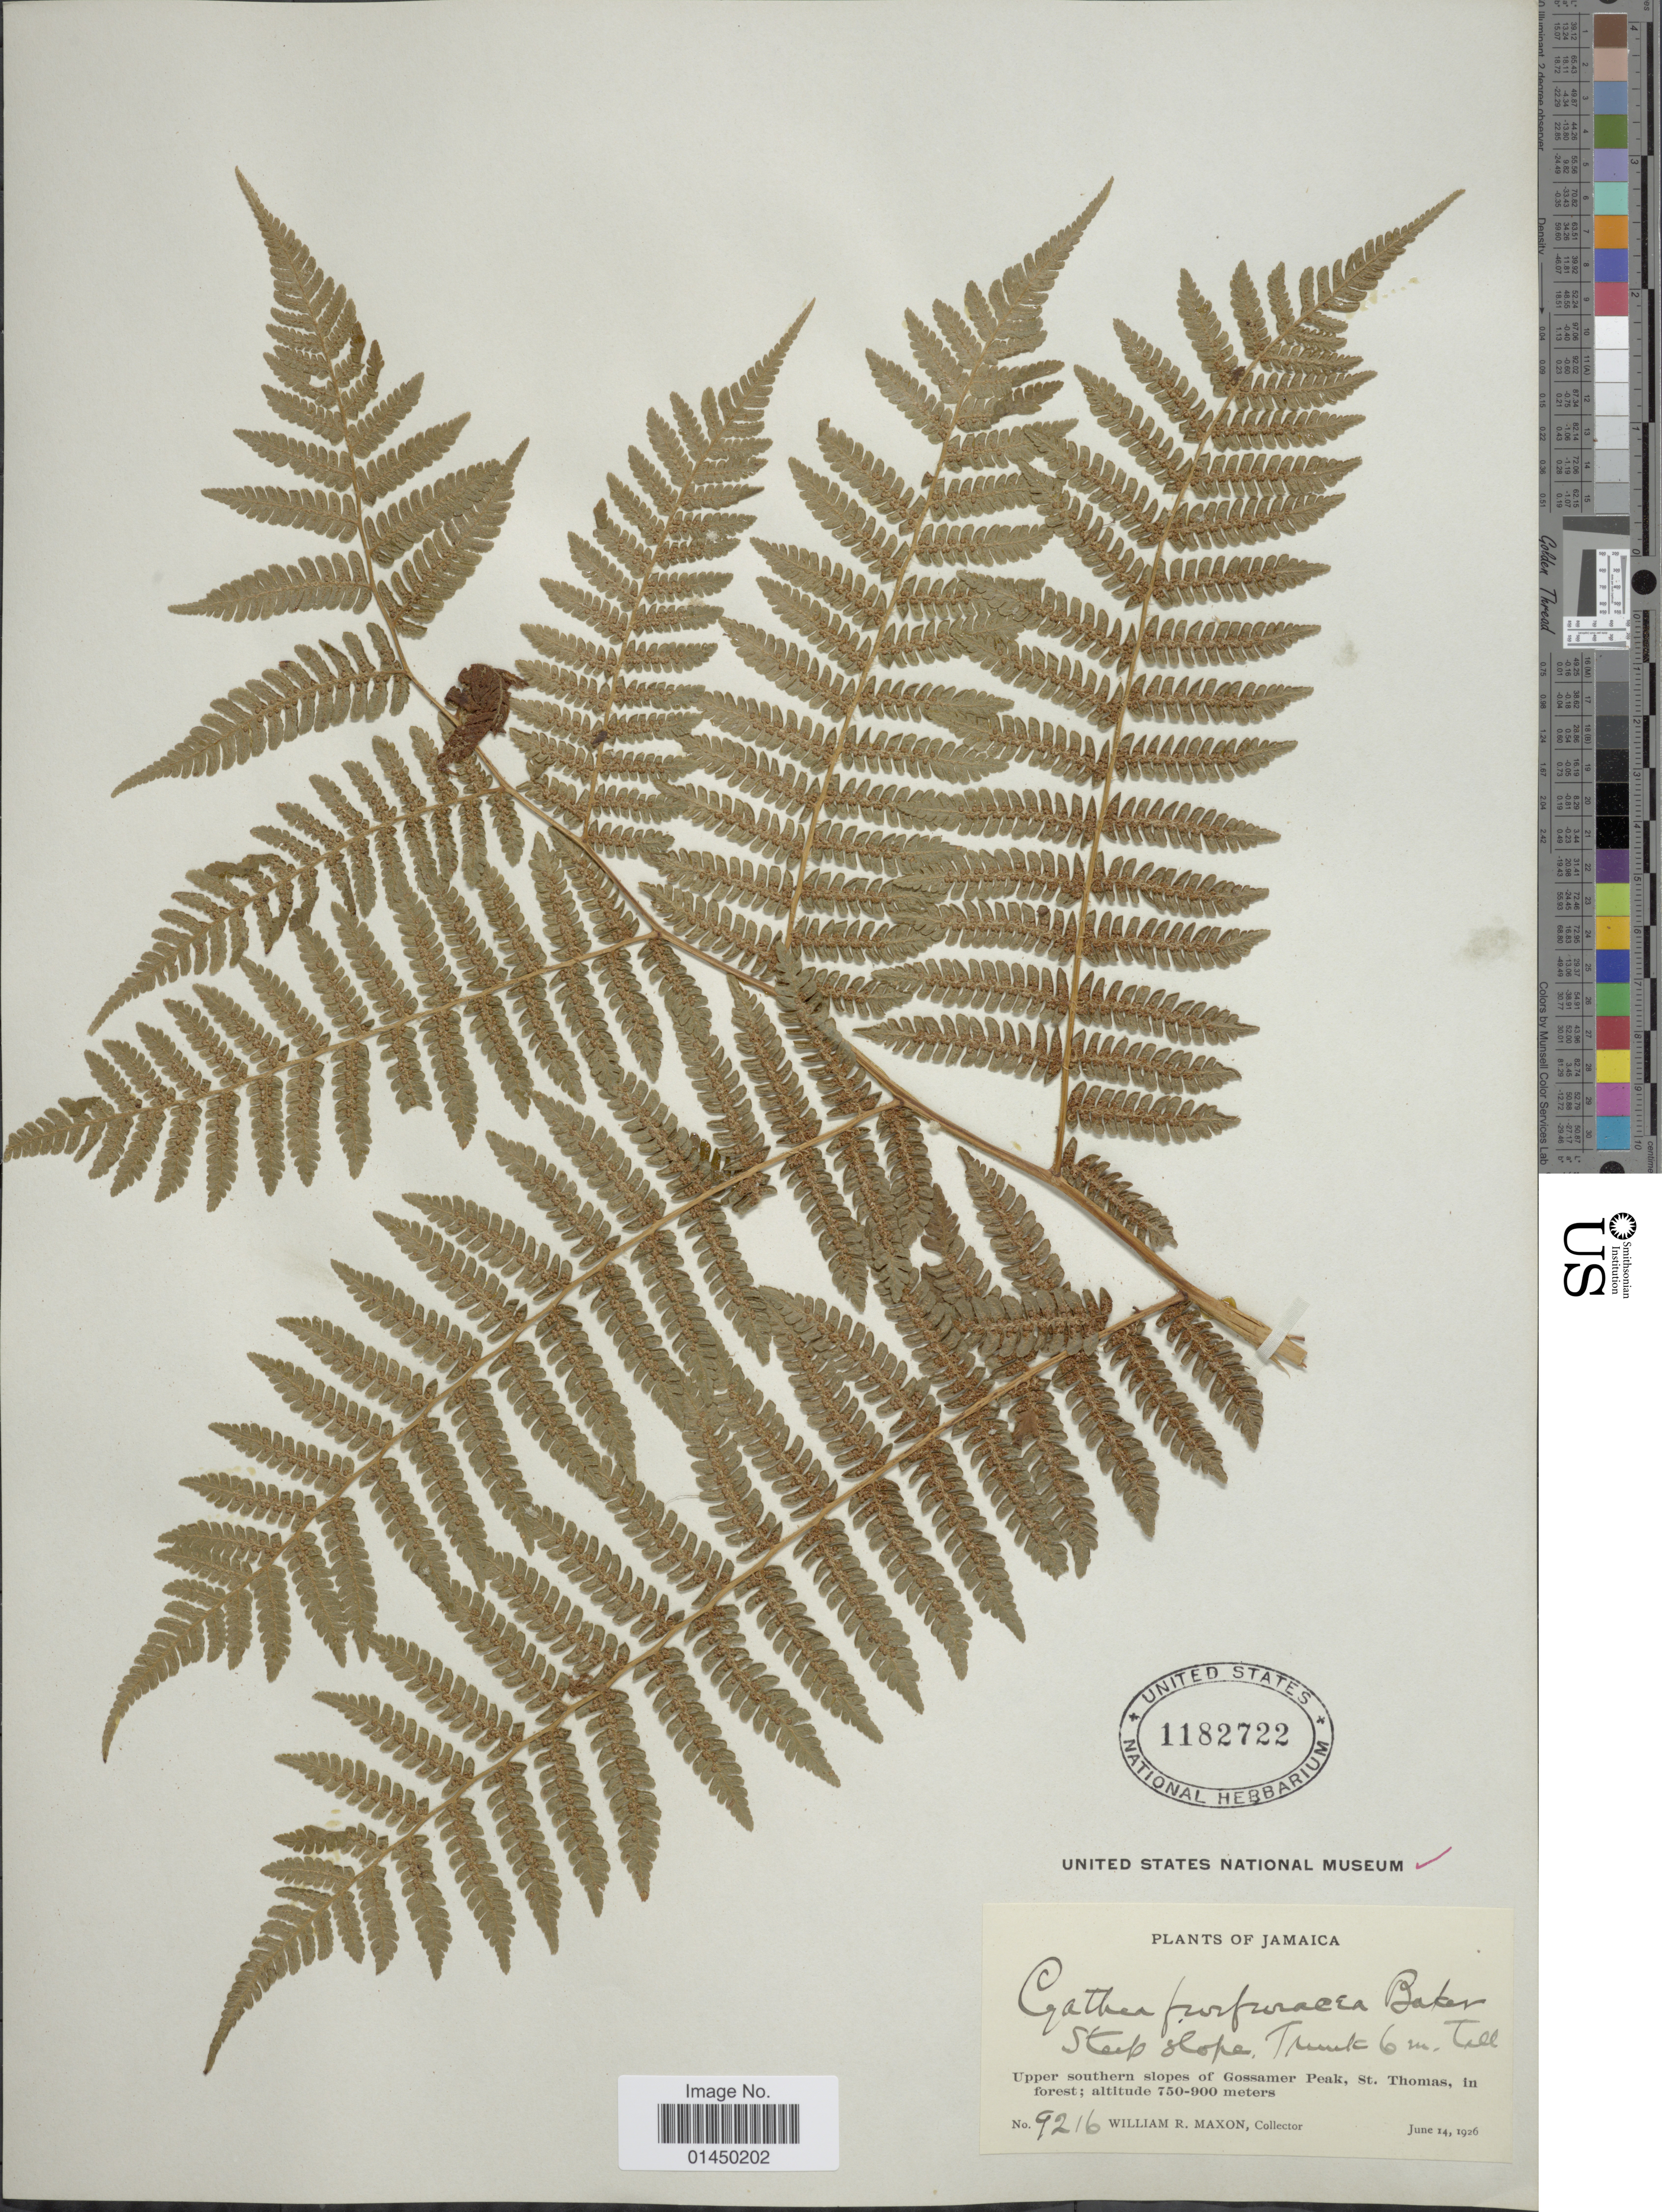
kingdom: Plantae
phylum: Tracheophyta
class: Polypodiopsida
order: Cyatheales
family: Cyatheaceae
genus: Cyathea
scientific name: Cyathea furfuracea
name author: Christ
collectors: W. R. Maxon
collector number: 9216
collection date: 1926-06-14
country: Jamaica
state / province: Saint Thomas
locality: Upper southern slopes of Gossamer Peak, St. Thomas, in forest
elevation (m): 750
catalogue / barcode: US 1182722